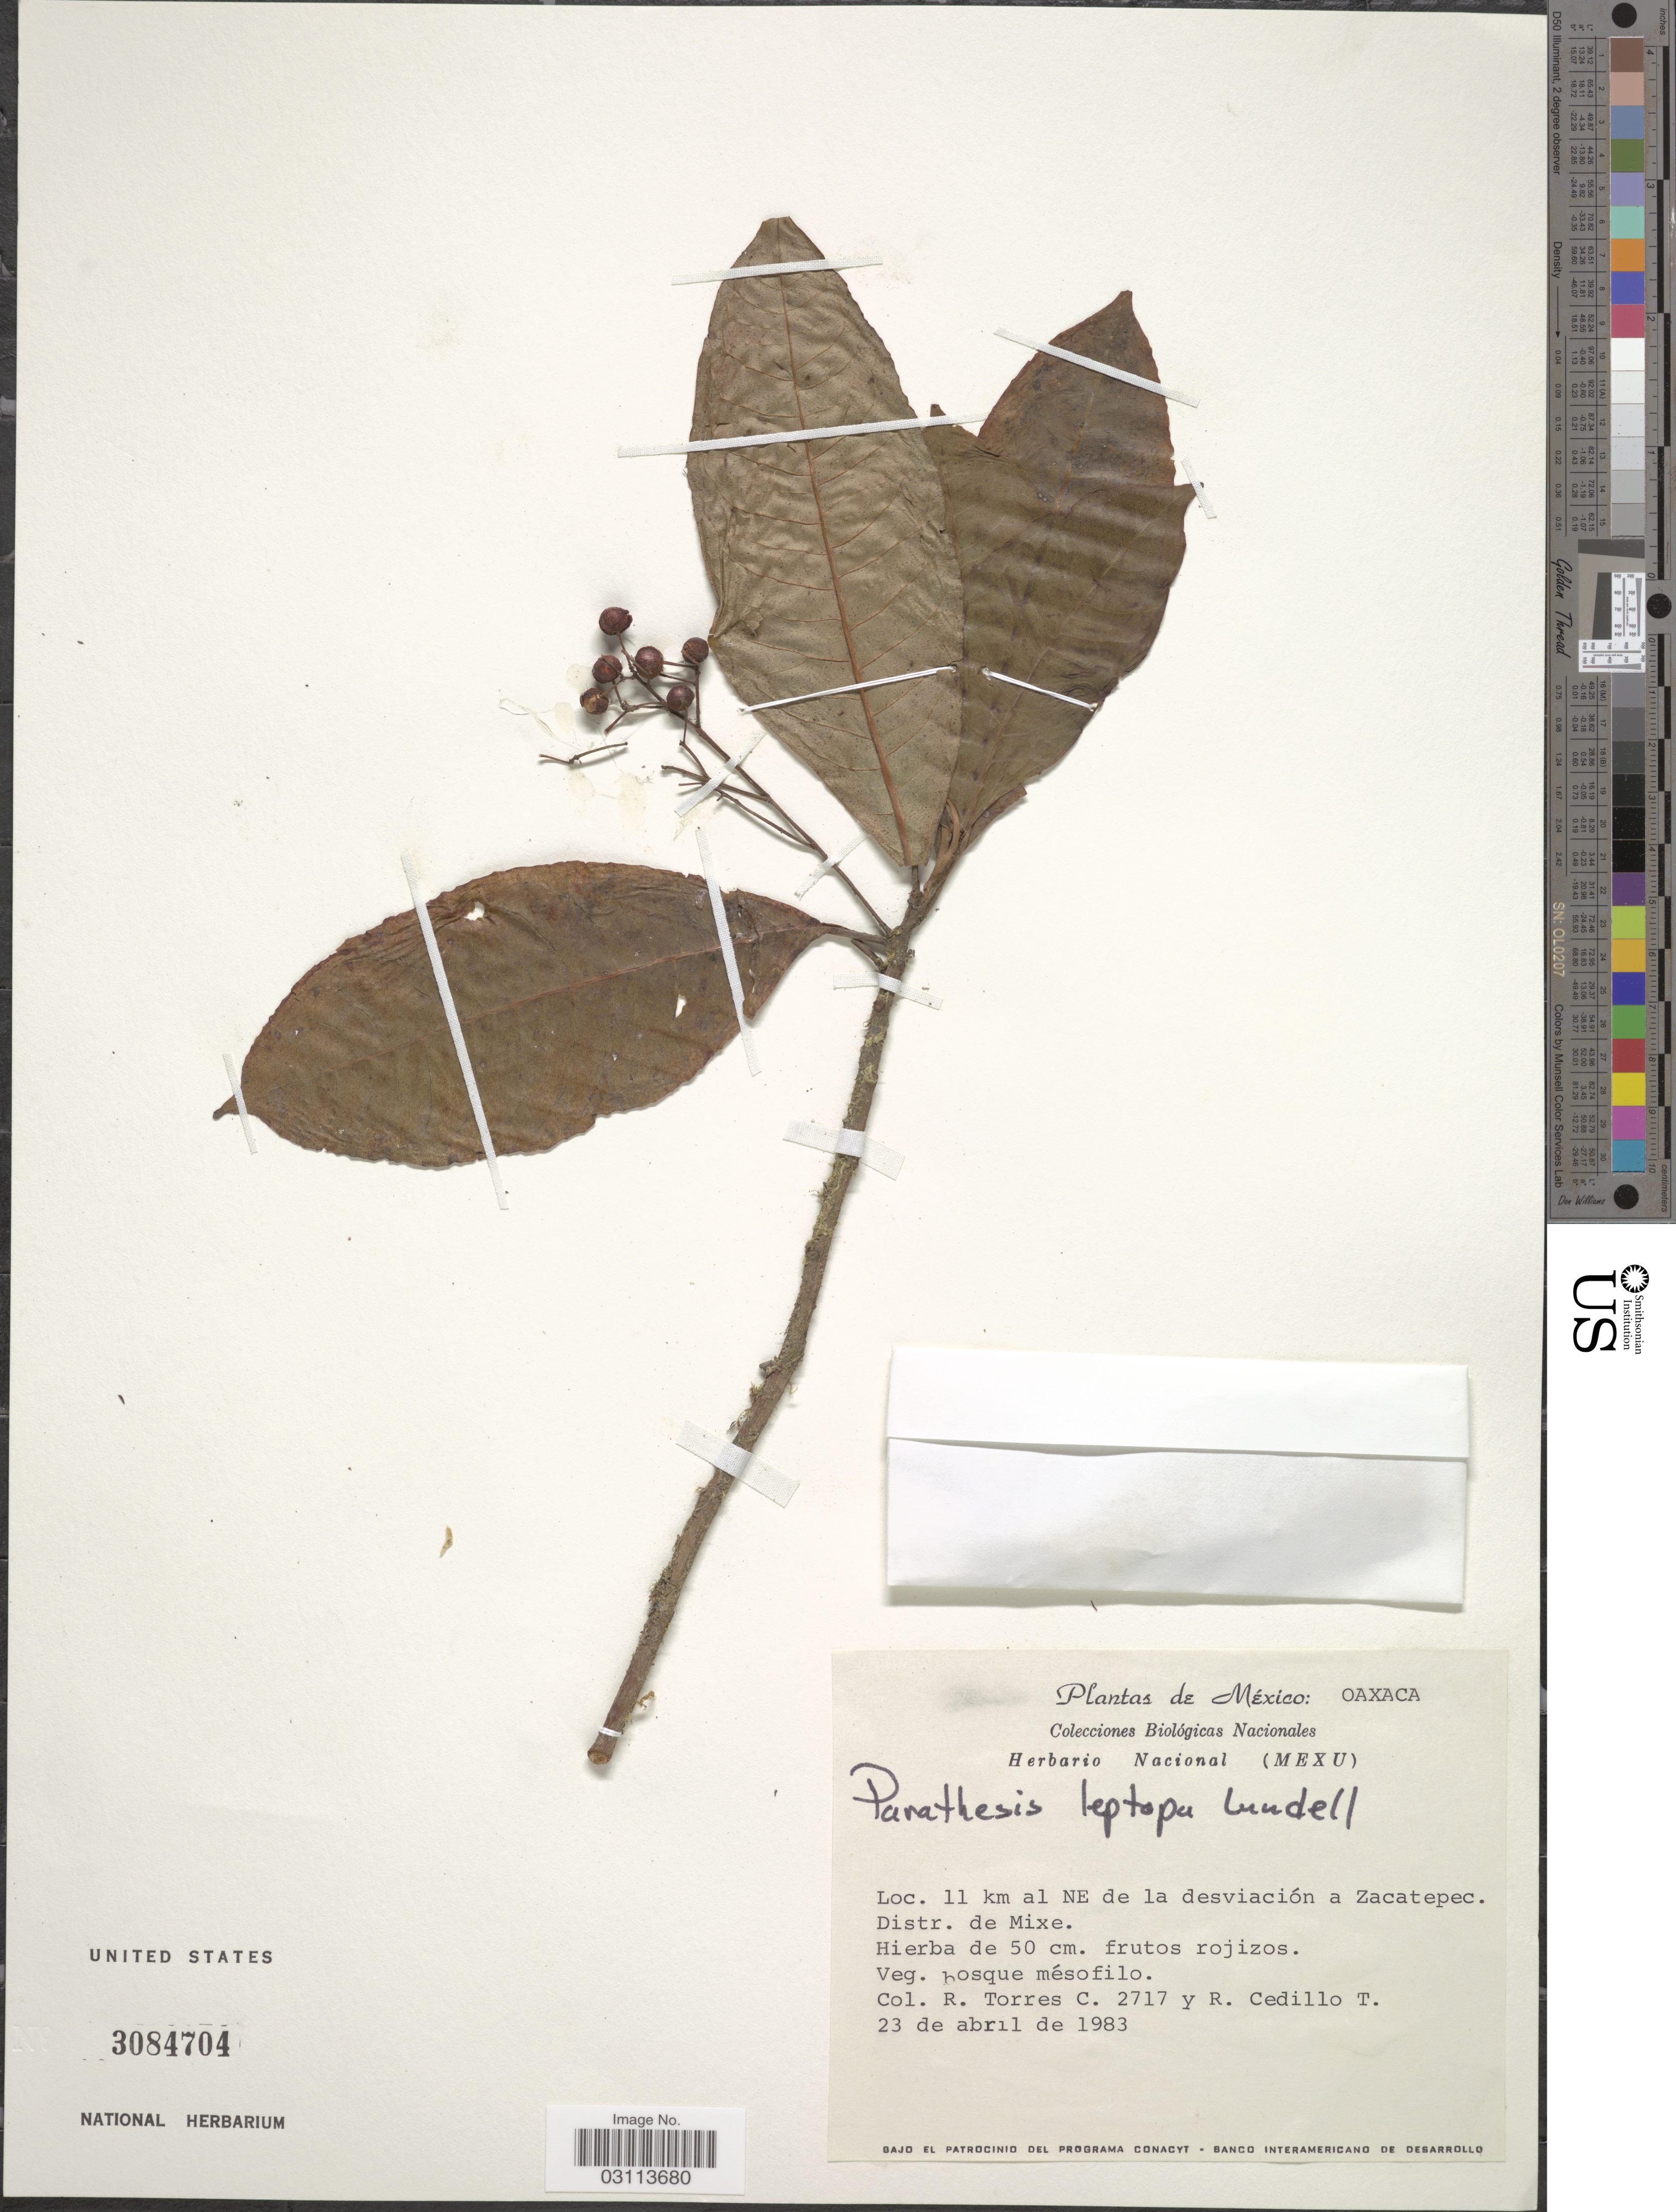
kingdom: Plantae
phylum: Tracheophyta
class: Magnoliopsida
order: Ericales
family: Primulaceae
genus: Parathesis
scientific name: Parathesis leptopa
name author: Lundell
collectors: R. Torres C. & R. CedilloT.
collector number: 2717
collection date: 1983-04-23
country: Mexico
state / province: Oaxaca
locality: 11 km al NE de la desviación a Zacatepec. Distr. de Mixe.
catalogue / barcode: US 3084704